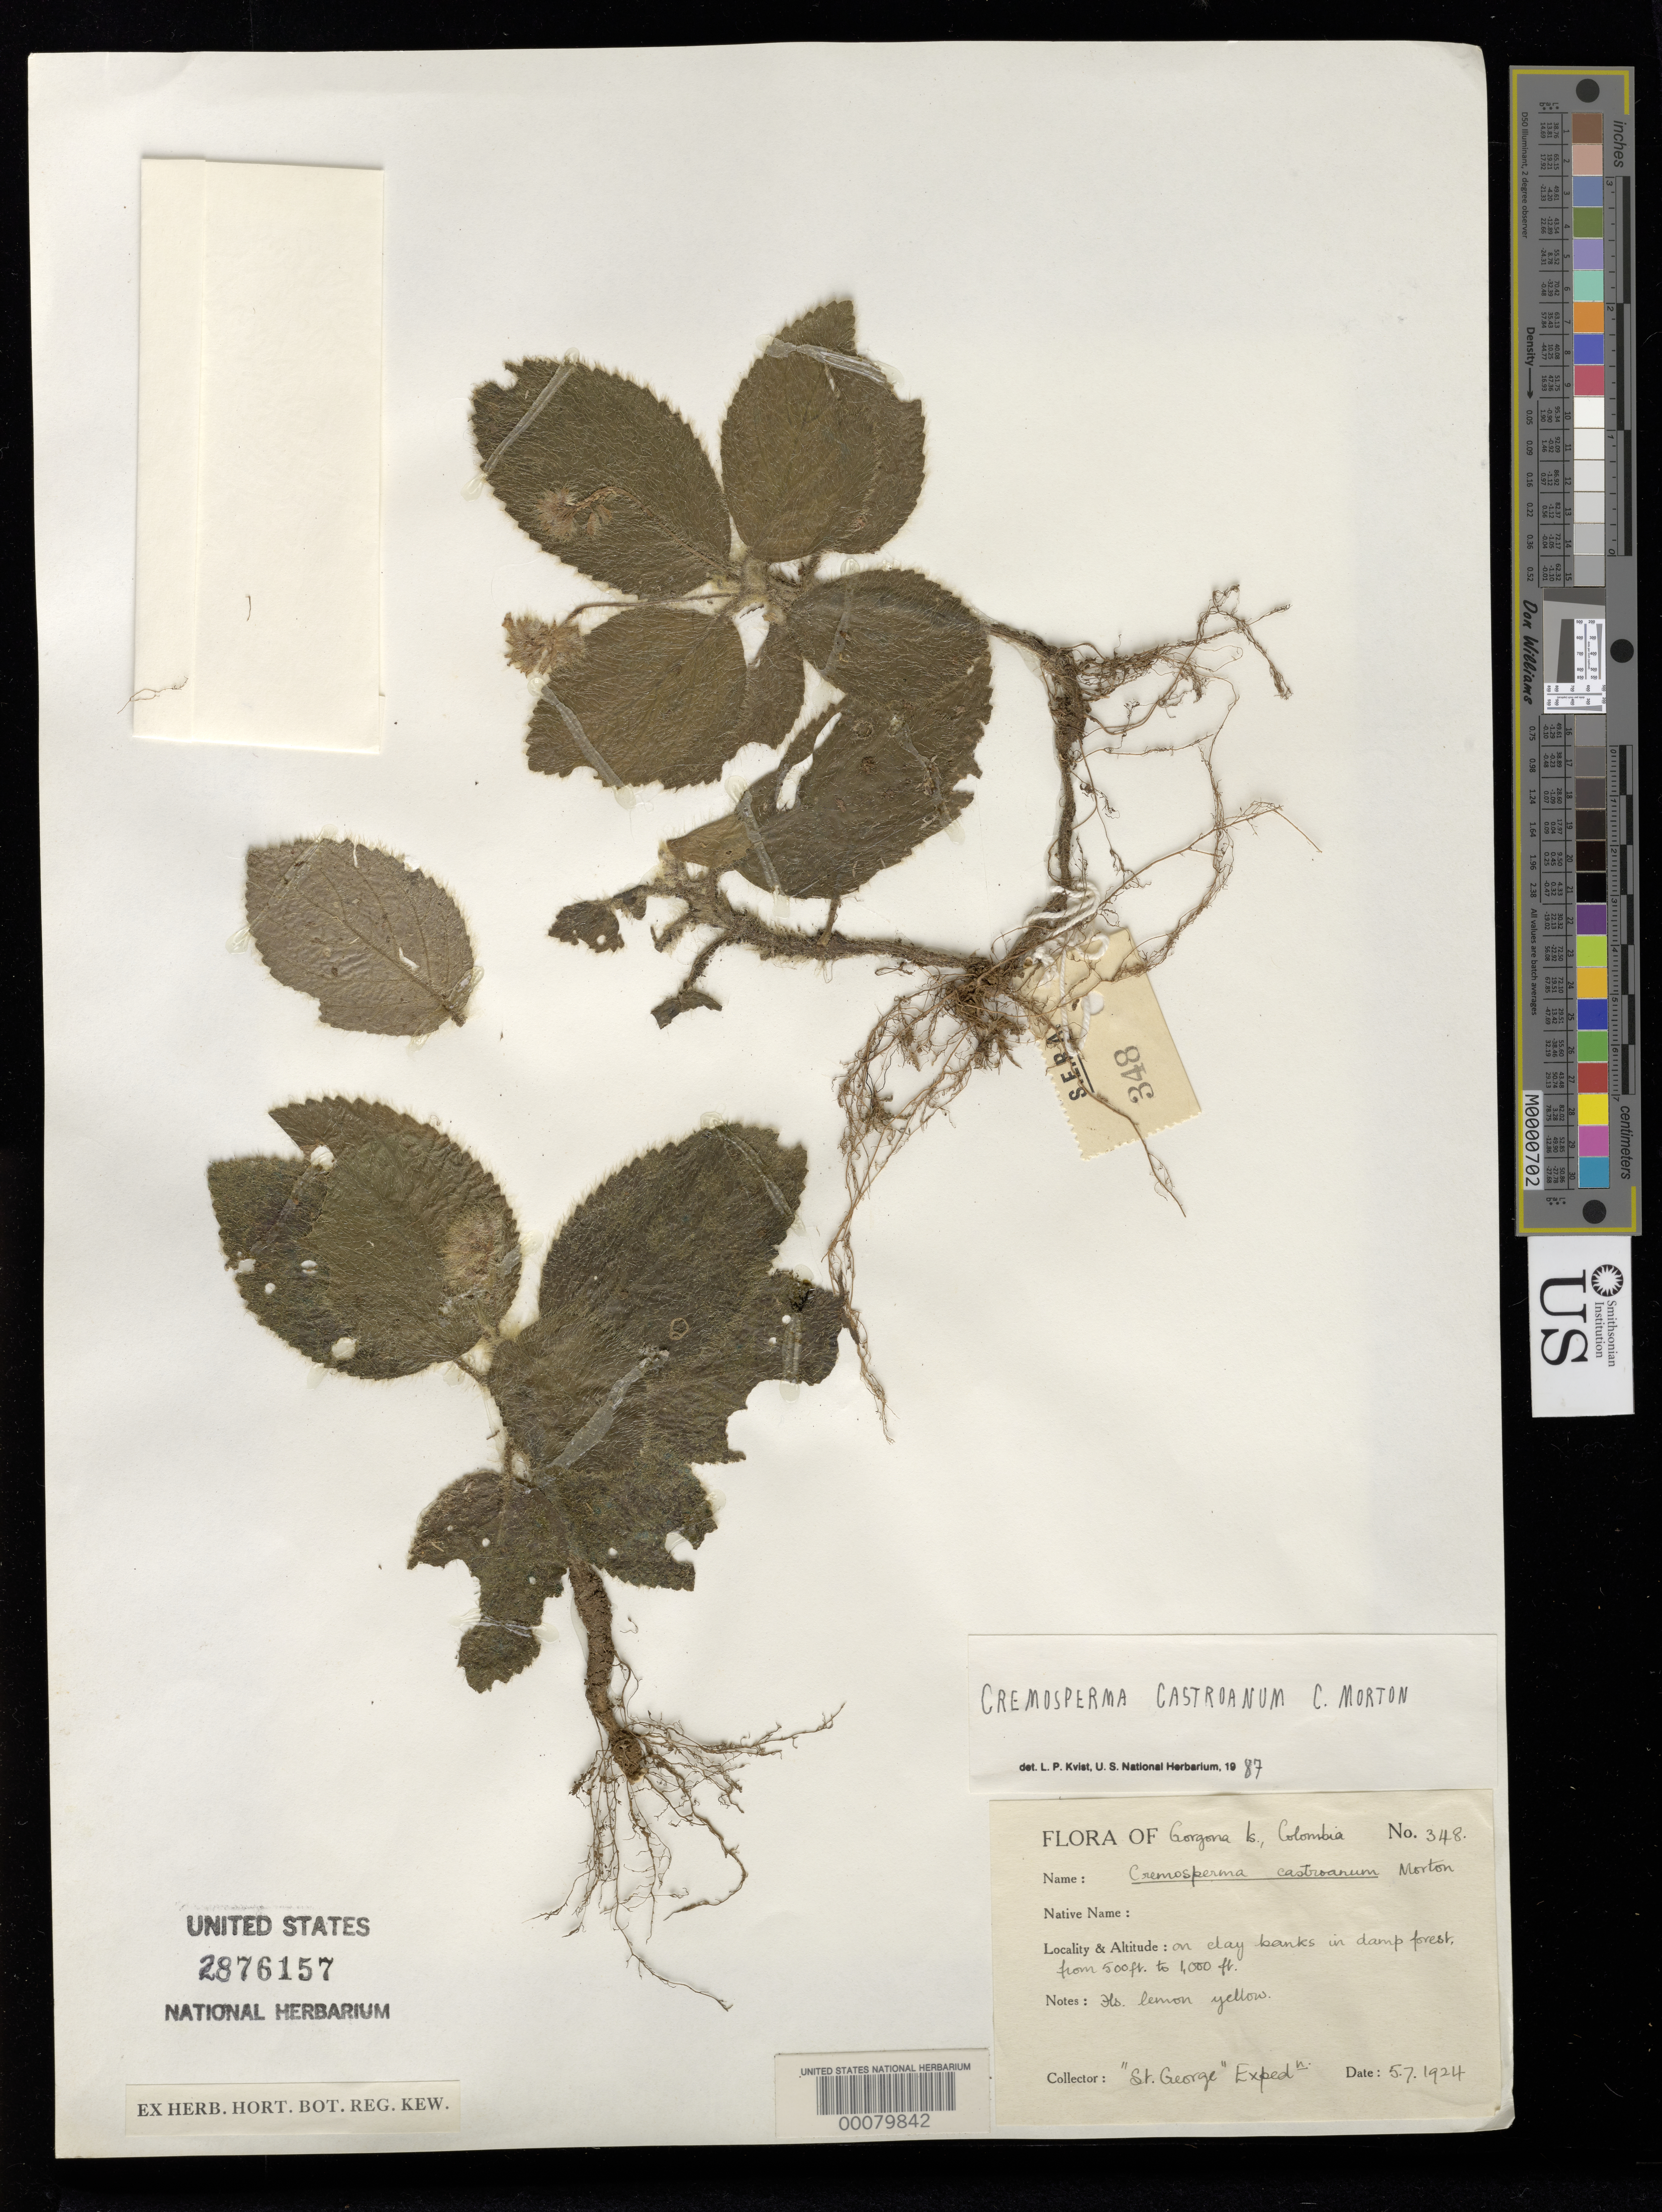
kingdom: Plantae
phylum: Tracheophyta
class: Magnoliopsida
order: Lamiales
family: Gesneriaceae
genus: Cremosperma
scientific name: Cremosperma castroanum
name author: C.V. Morton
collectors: St. George Exped.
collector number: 348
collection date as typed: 05 Jul 1924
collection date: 1924-07-05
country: Colombia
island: Gorgona Island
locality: Gorgona Island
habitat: On clay banks in damp forest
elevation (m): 152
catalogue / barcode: US 2876157